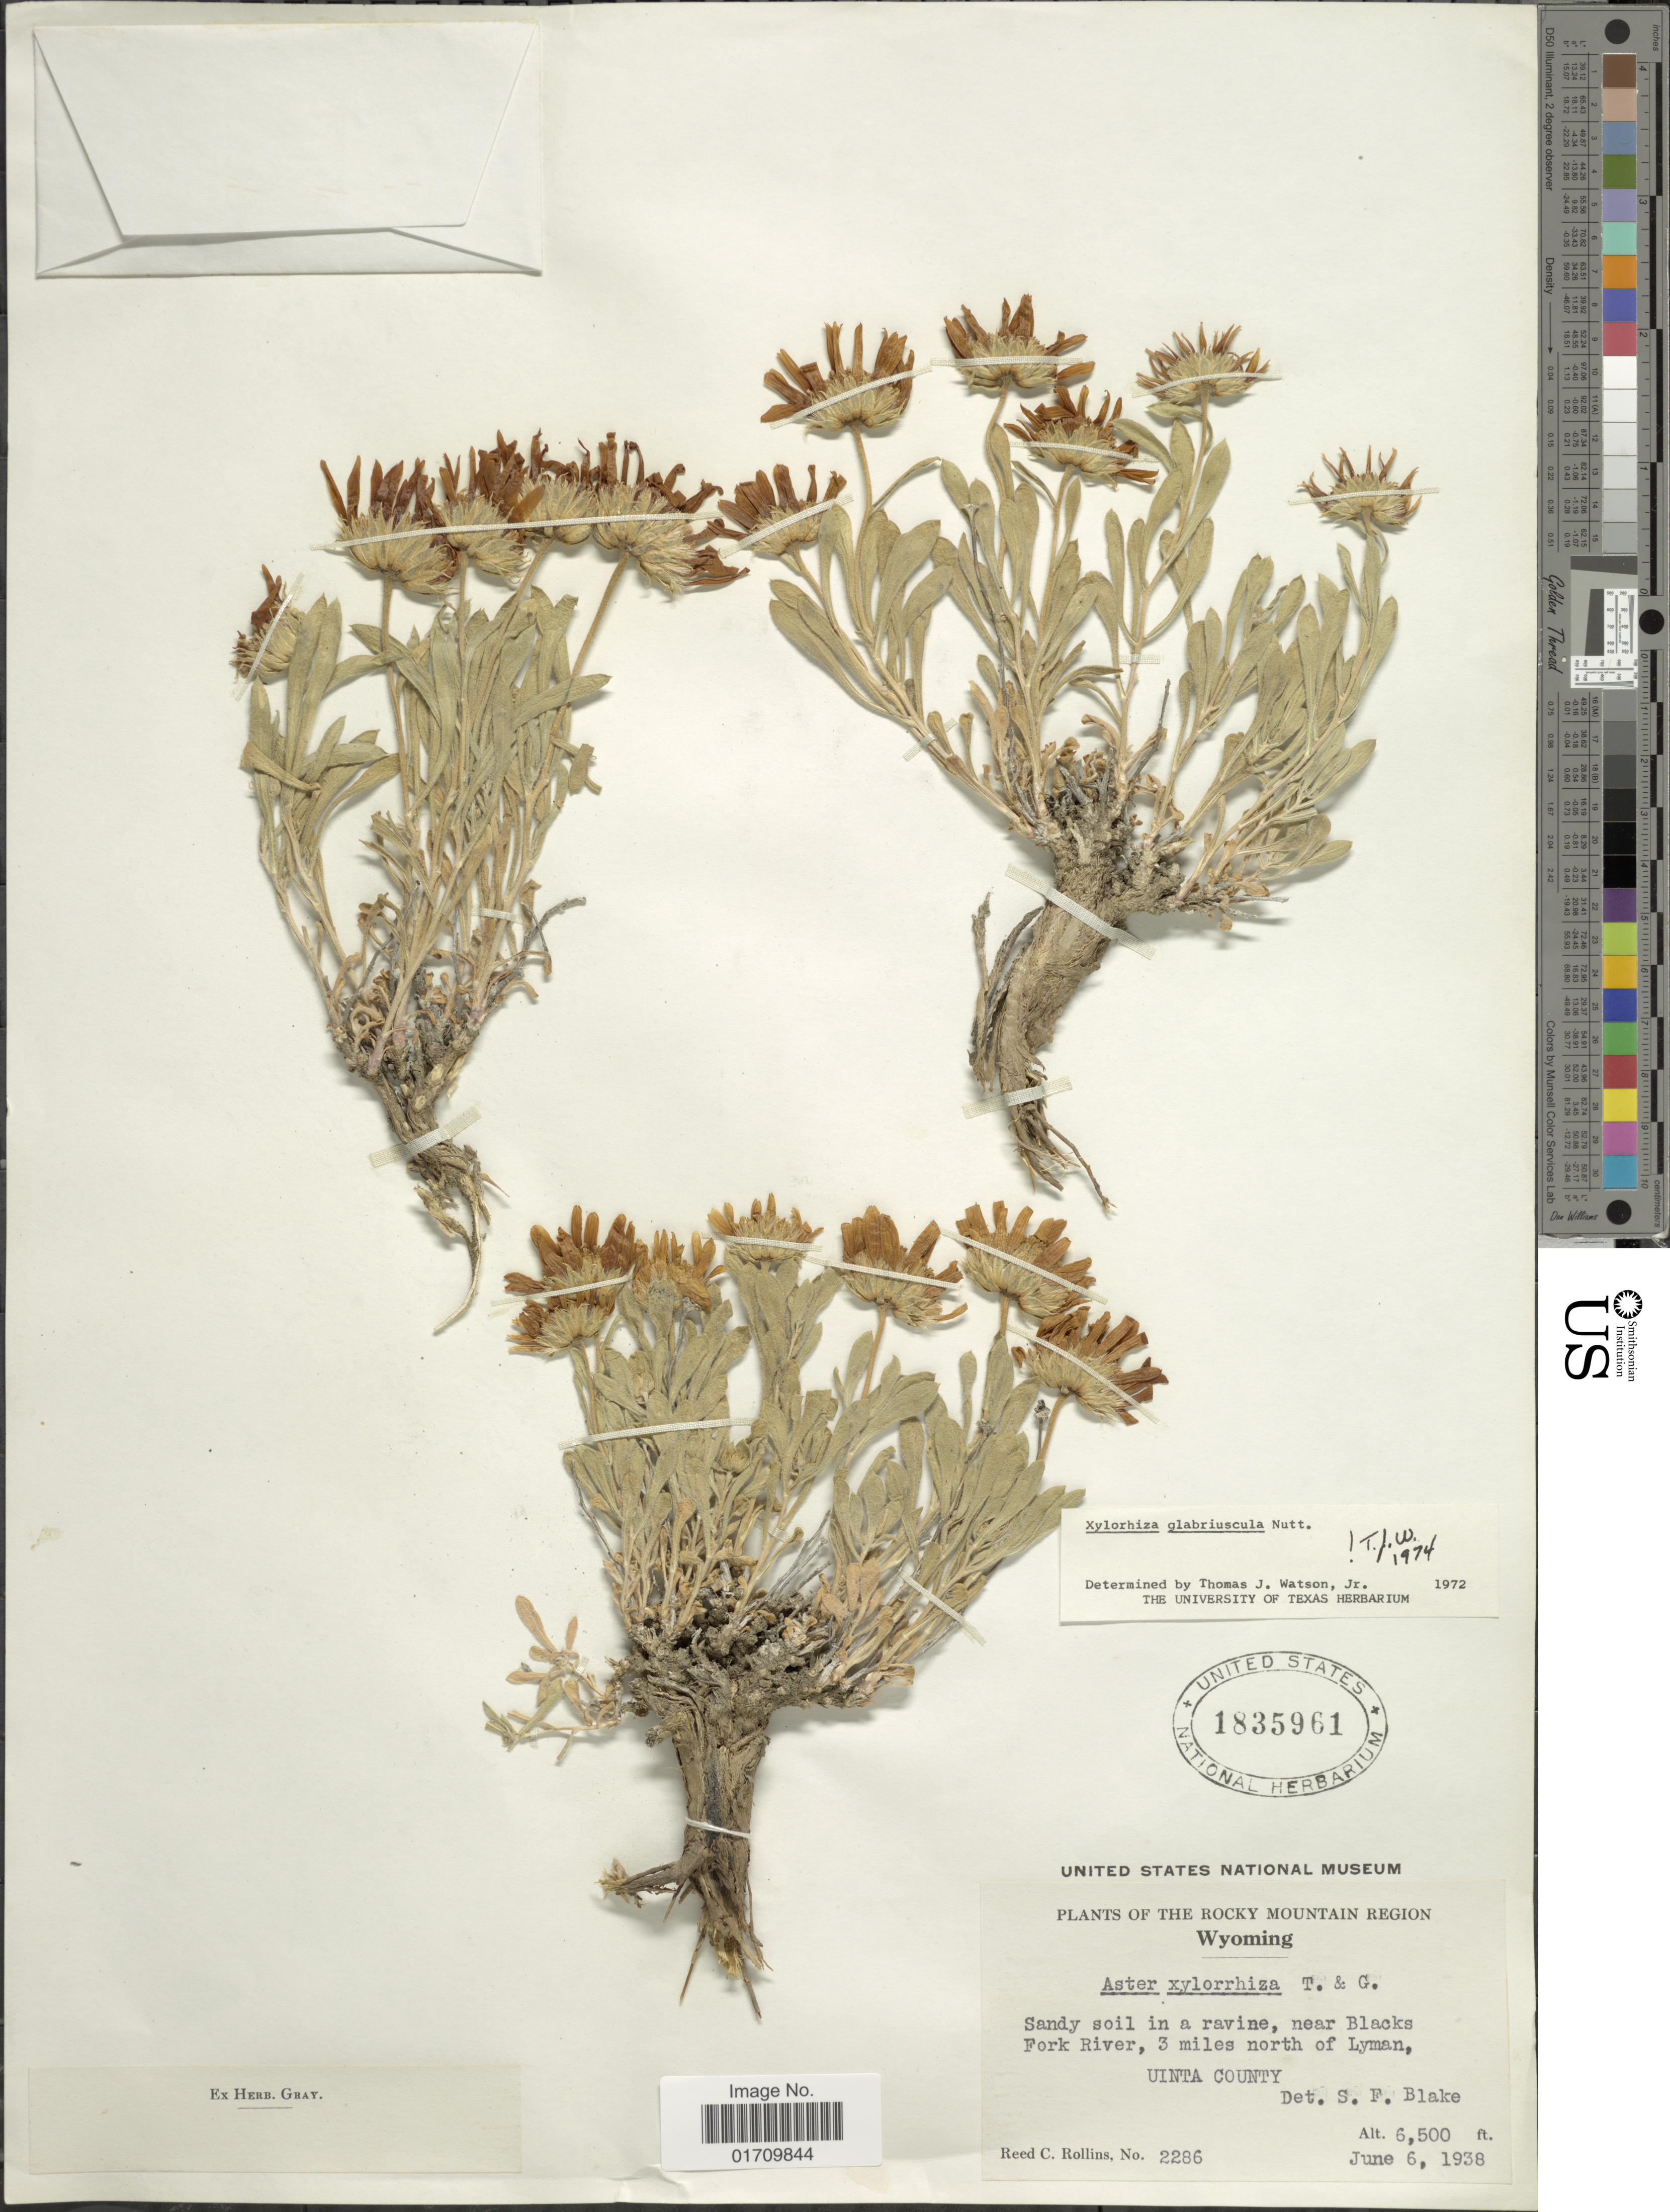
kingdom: Plantae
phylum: Tracheophyta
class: Magnoliopsida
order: Asterales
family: Asteraceae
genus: Xylorhiza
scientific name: Xylorhiza glabriuscula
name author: Nutt.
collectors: R. C. Rollins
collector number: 2286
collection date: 1938-06-06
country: United States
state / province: Wyoming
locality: Rocky Mountains Region, near Blacks Fork River, 3 miles north of Lyman, Uinta County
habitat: sandy soil in a ravine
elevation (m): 1981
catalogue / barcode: US 1835961